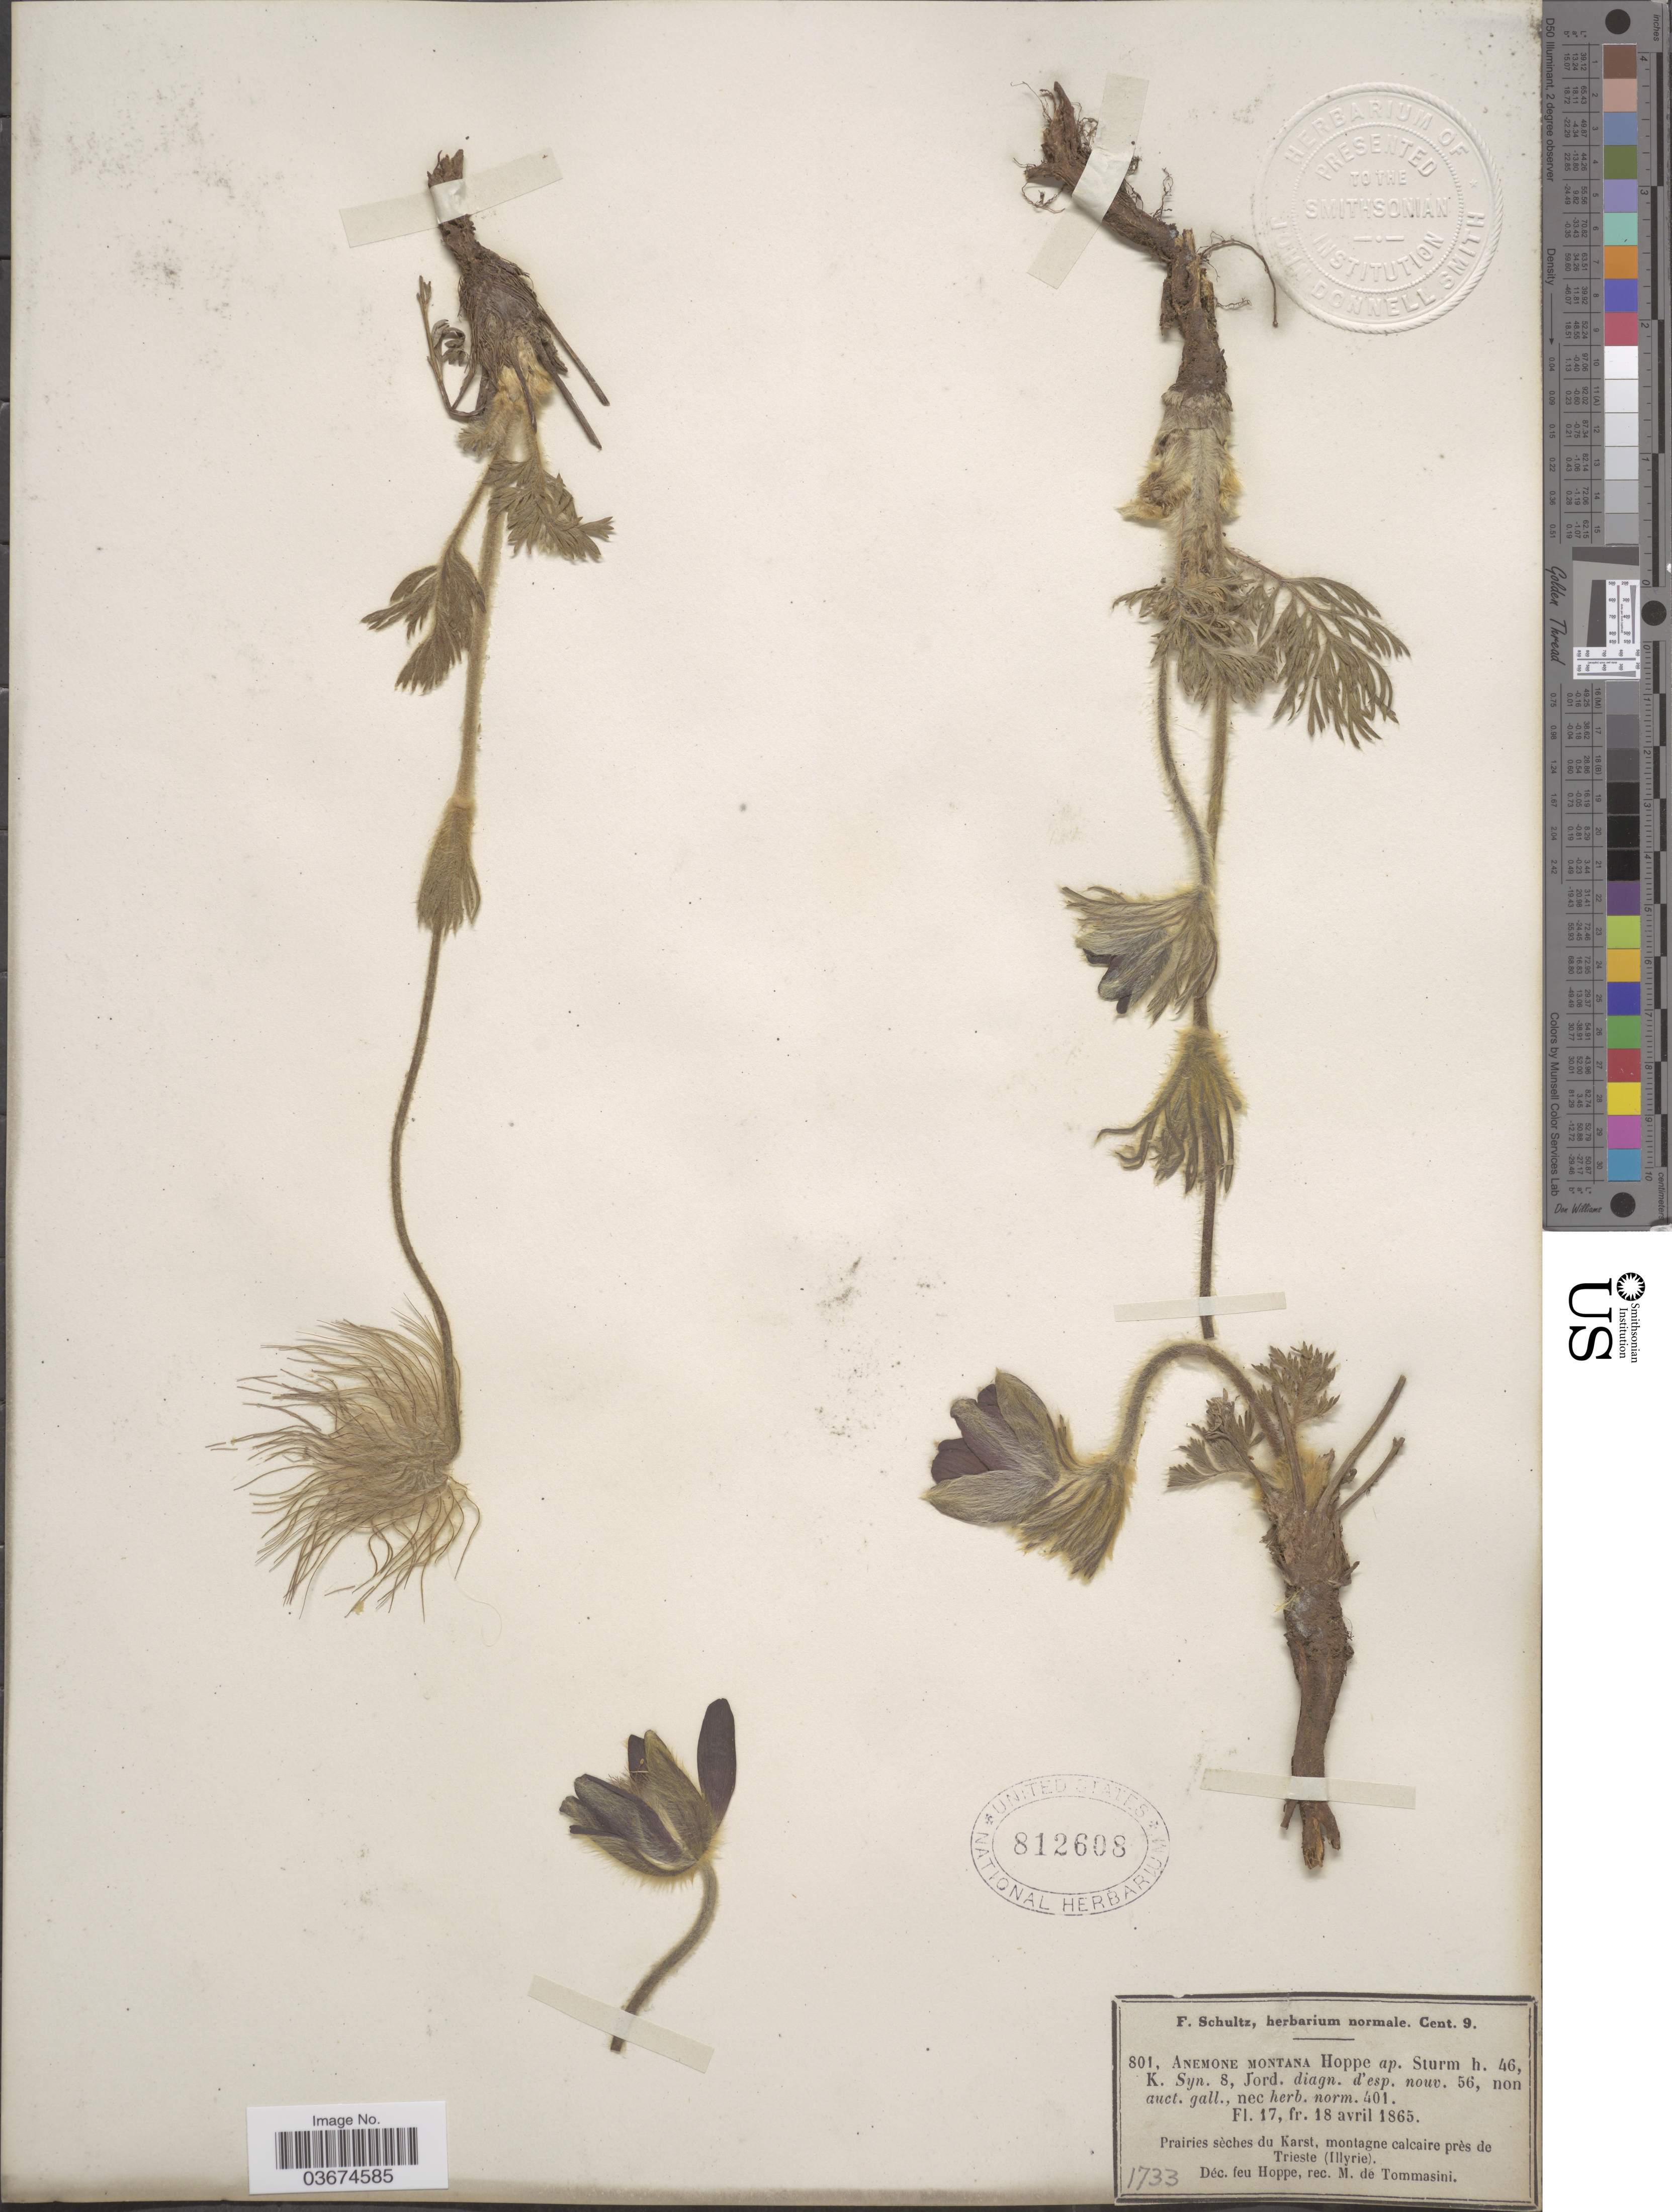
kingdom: Plantae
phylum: Tracheophyta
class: Magnoliopsida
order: Ranunculales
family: Ranunculaceae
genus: Pulsatilla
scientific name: Pulsatilla montana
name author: Rchb.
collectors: F. Schultz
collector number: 801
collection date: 1865-04-17/1865-04-18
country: Italy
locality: Prairies sèches du Karst, montagne calcaire près de Trieste (Illyrie).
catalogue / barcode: US 812608